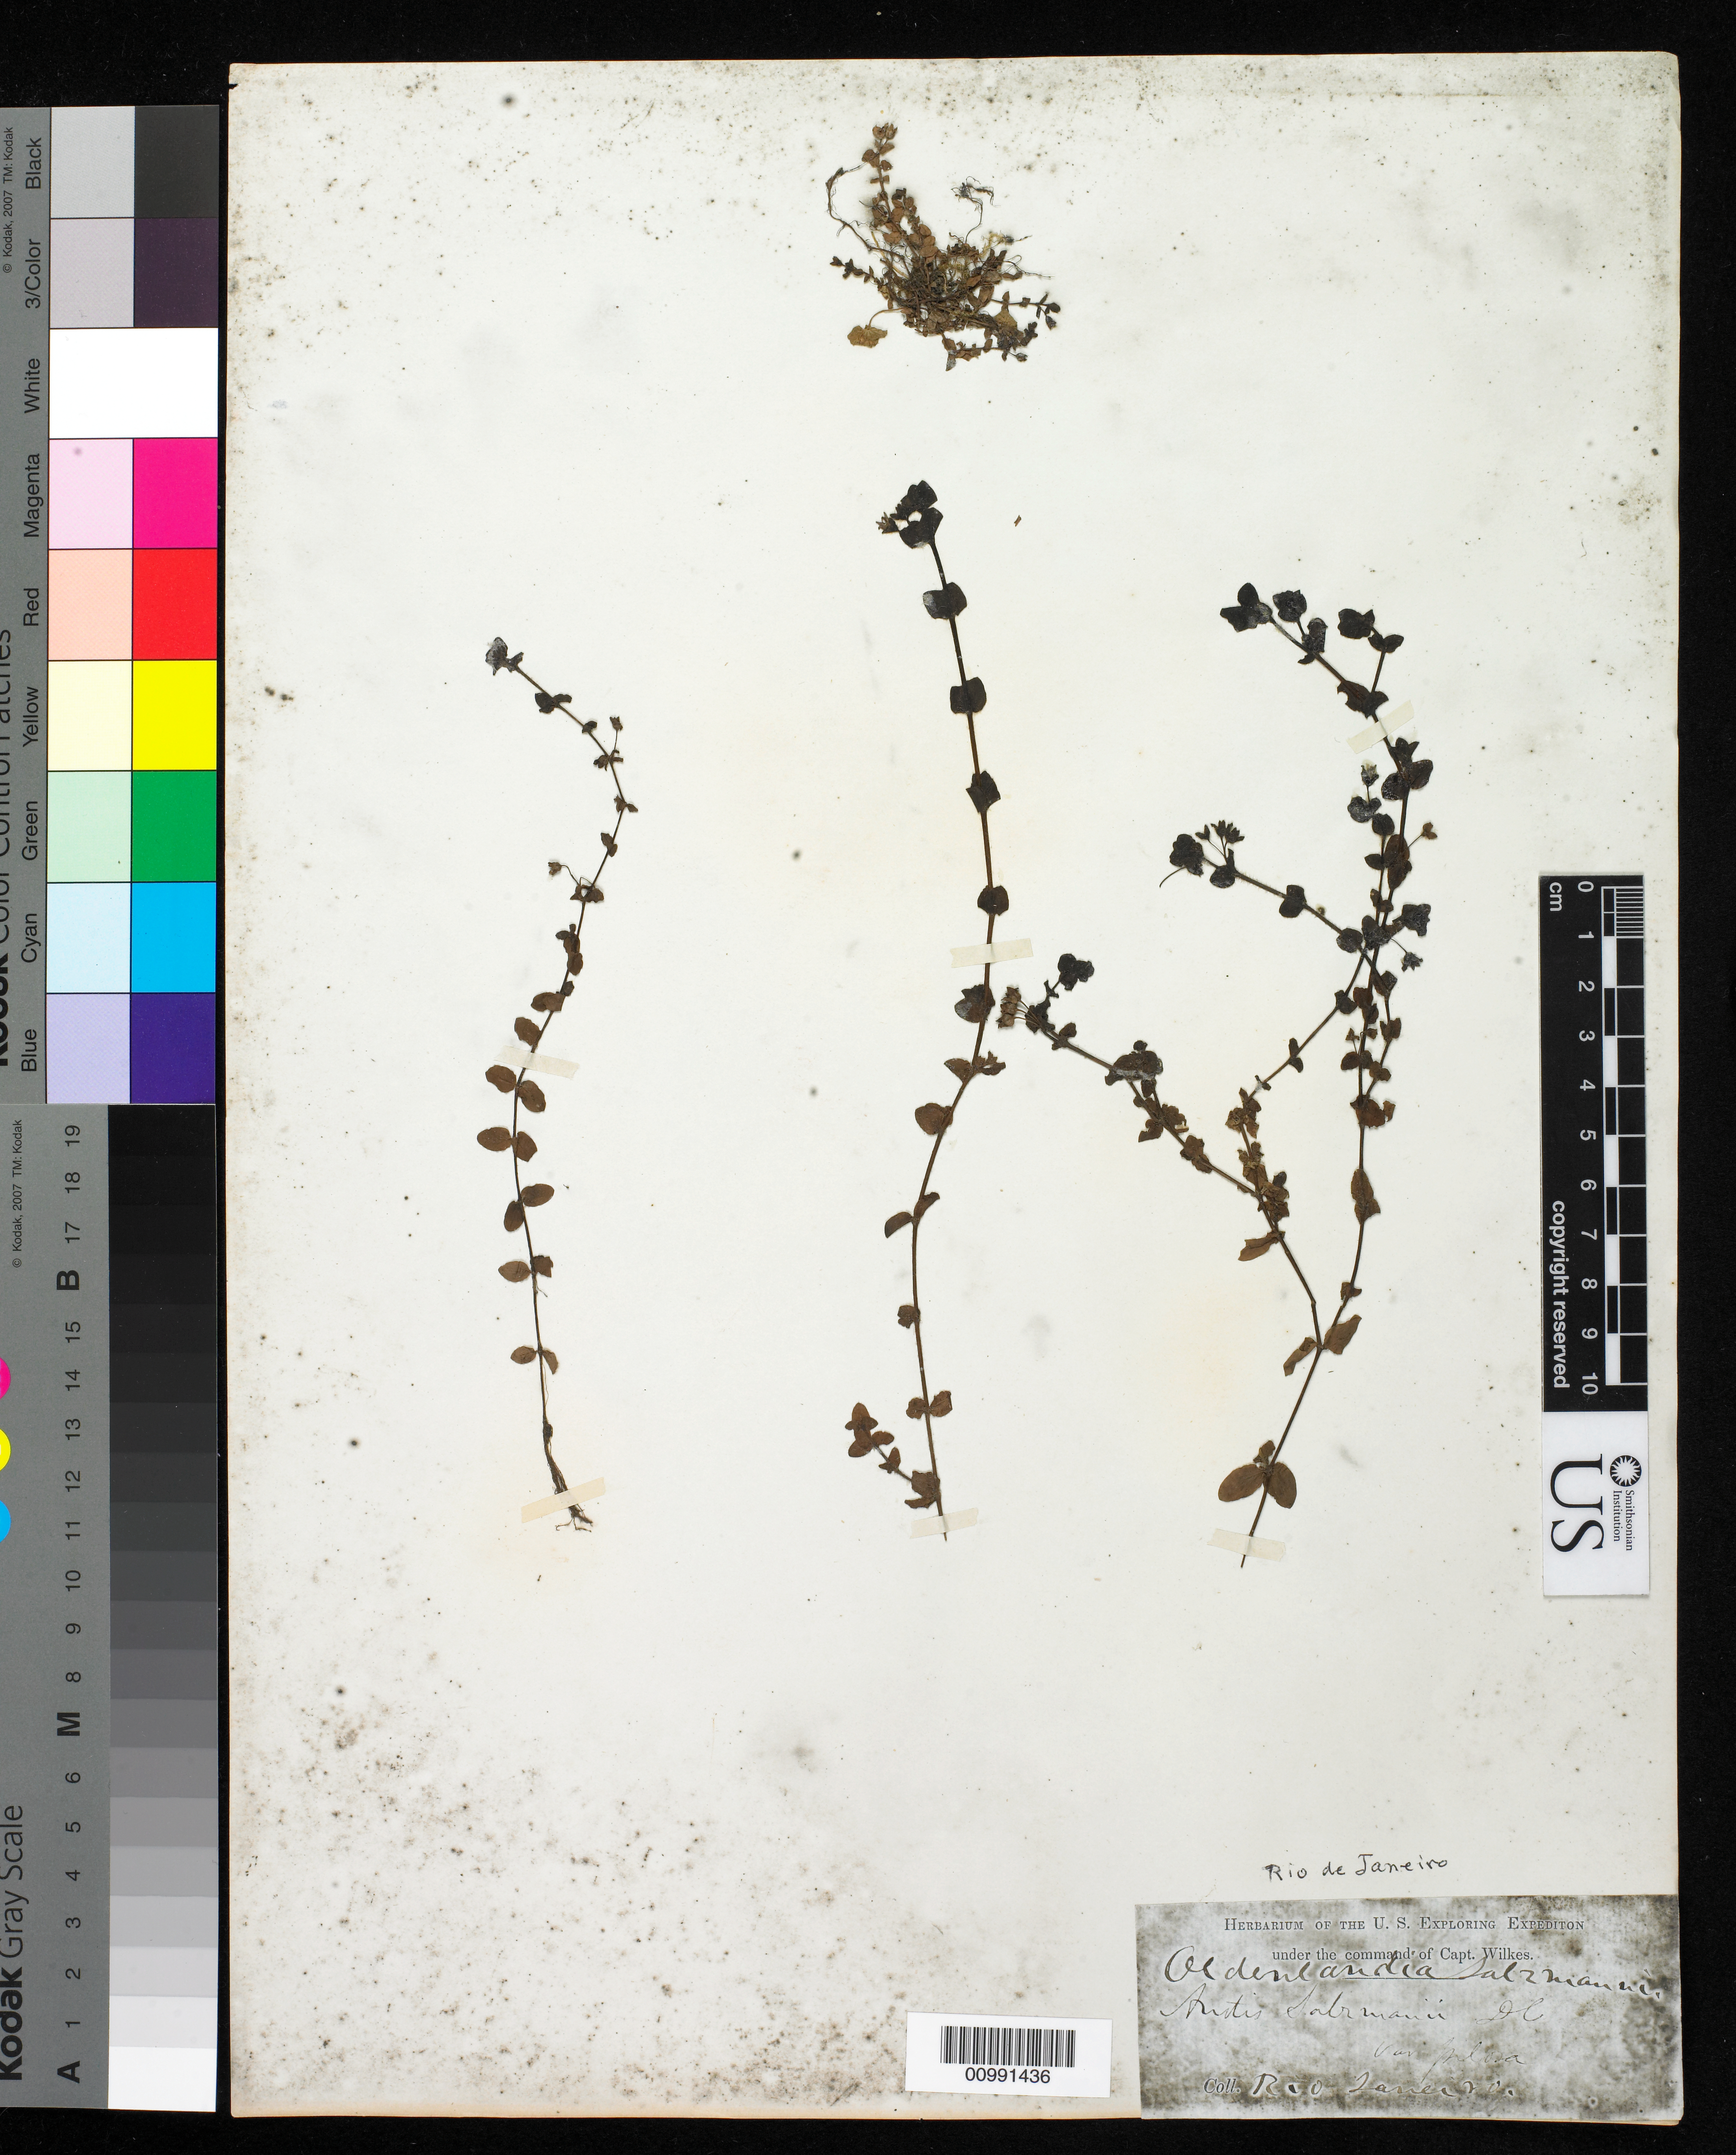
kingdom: Plantae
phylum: Tracheophyta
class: Magnoliopsida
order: Gentianales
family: Rubiaceae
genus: Oldenlandia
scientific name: Oldenlandia salzmannii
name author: (DC.) Benth. & Hook. f. ex B.D. Jacks.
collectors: Wilkes Explor. Exped.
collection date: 1838/1842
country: Brazil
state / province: Rio de Janeiro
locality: Rio Janeiro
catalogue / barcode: US 98578